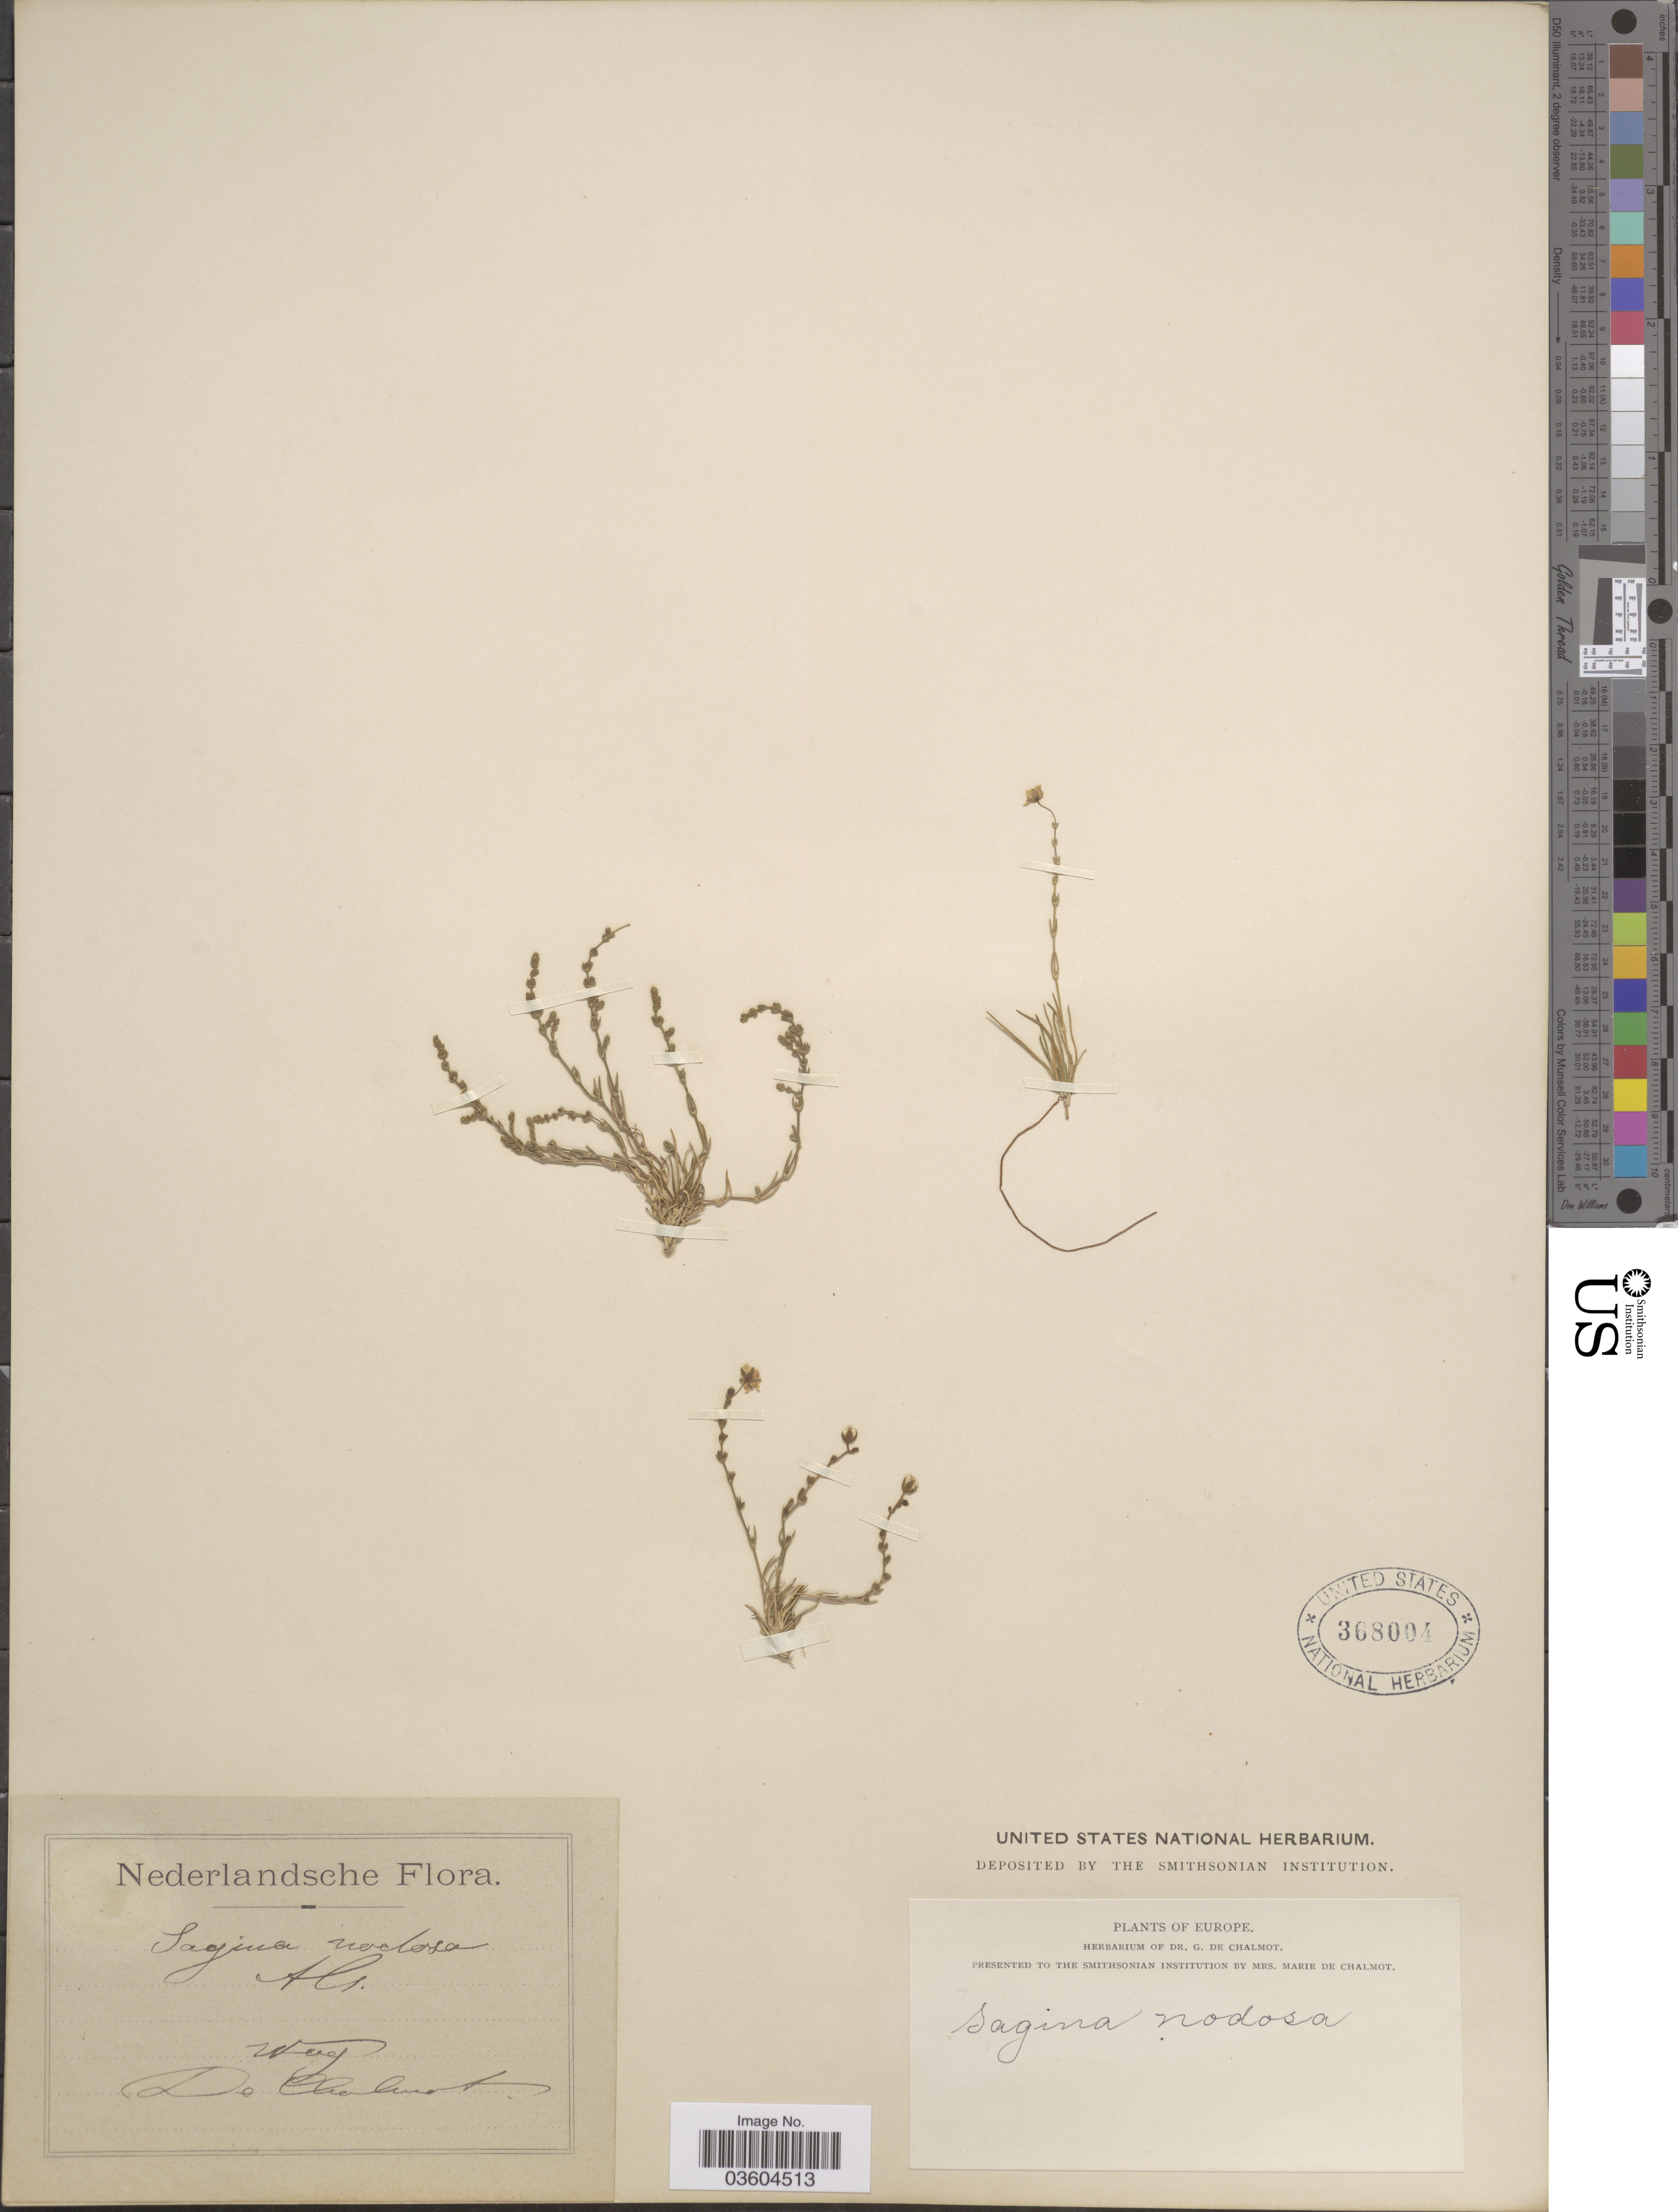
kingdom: Plantae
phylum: Tracheophyta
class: Magnoliopsida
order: Caryophyllales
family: Caryophyllaceae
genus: Sagina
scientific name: Sagina nodosa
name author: (L.) Fenzl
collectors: G. de Chalmot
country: Netherlands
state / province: Gelderland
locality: Wag.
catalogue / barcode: US 368004